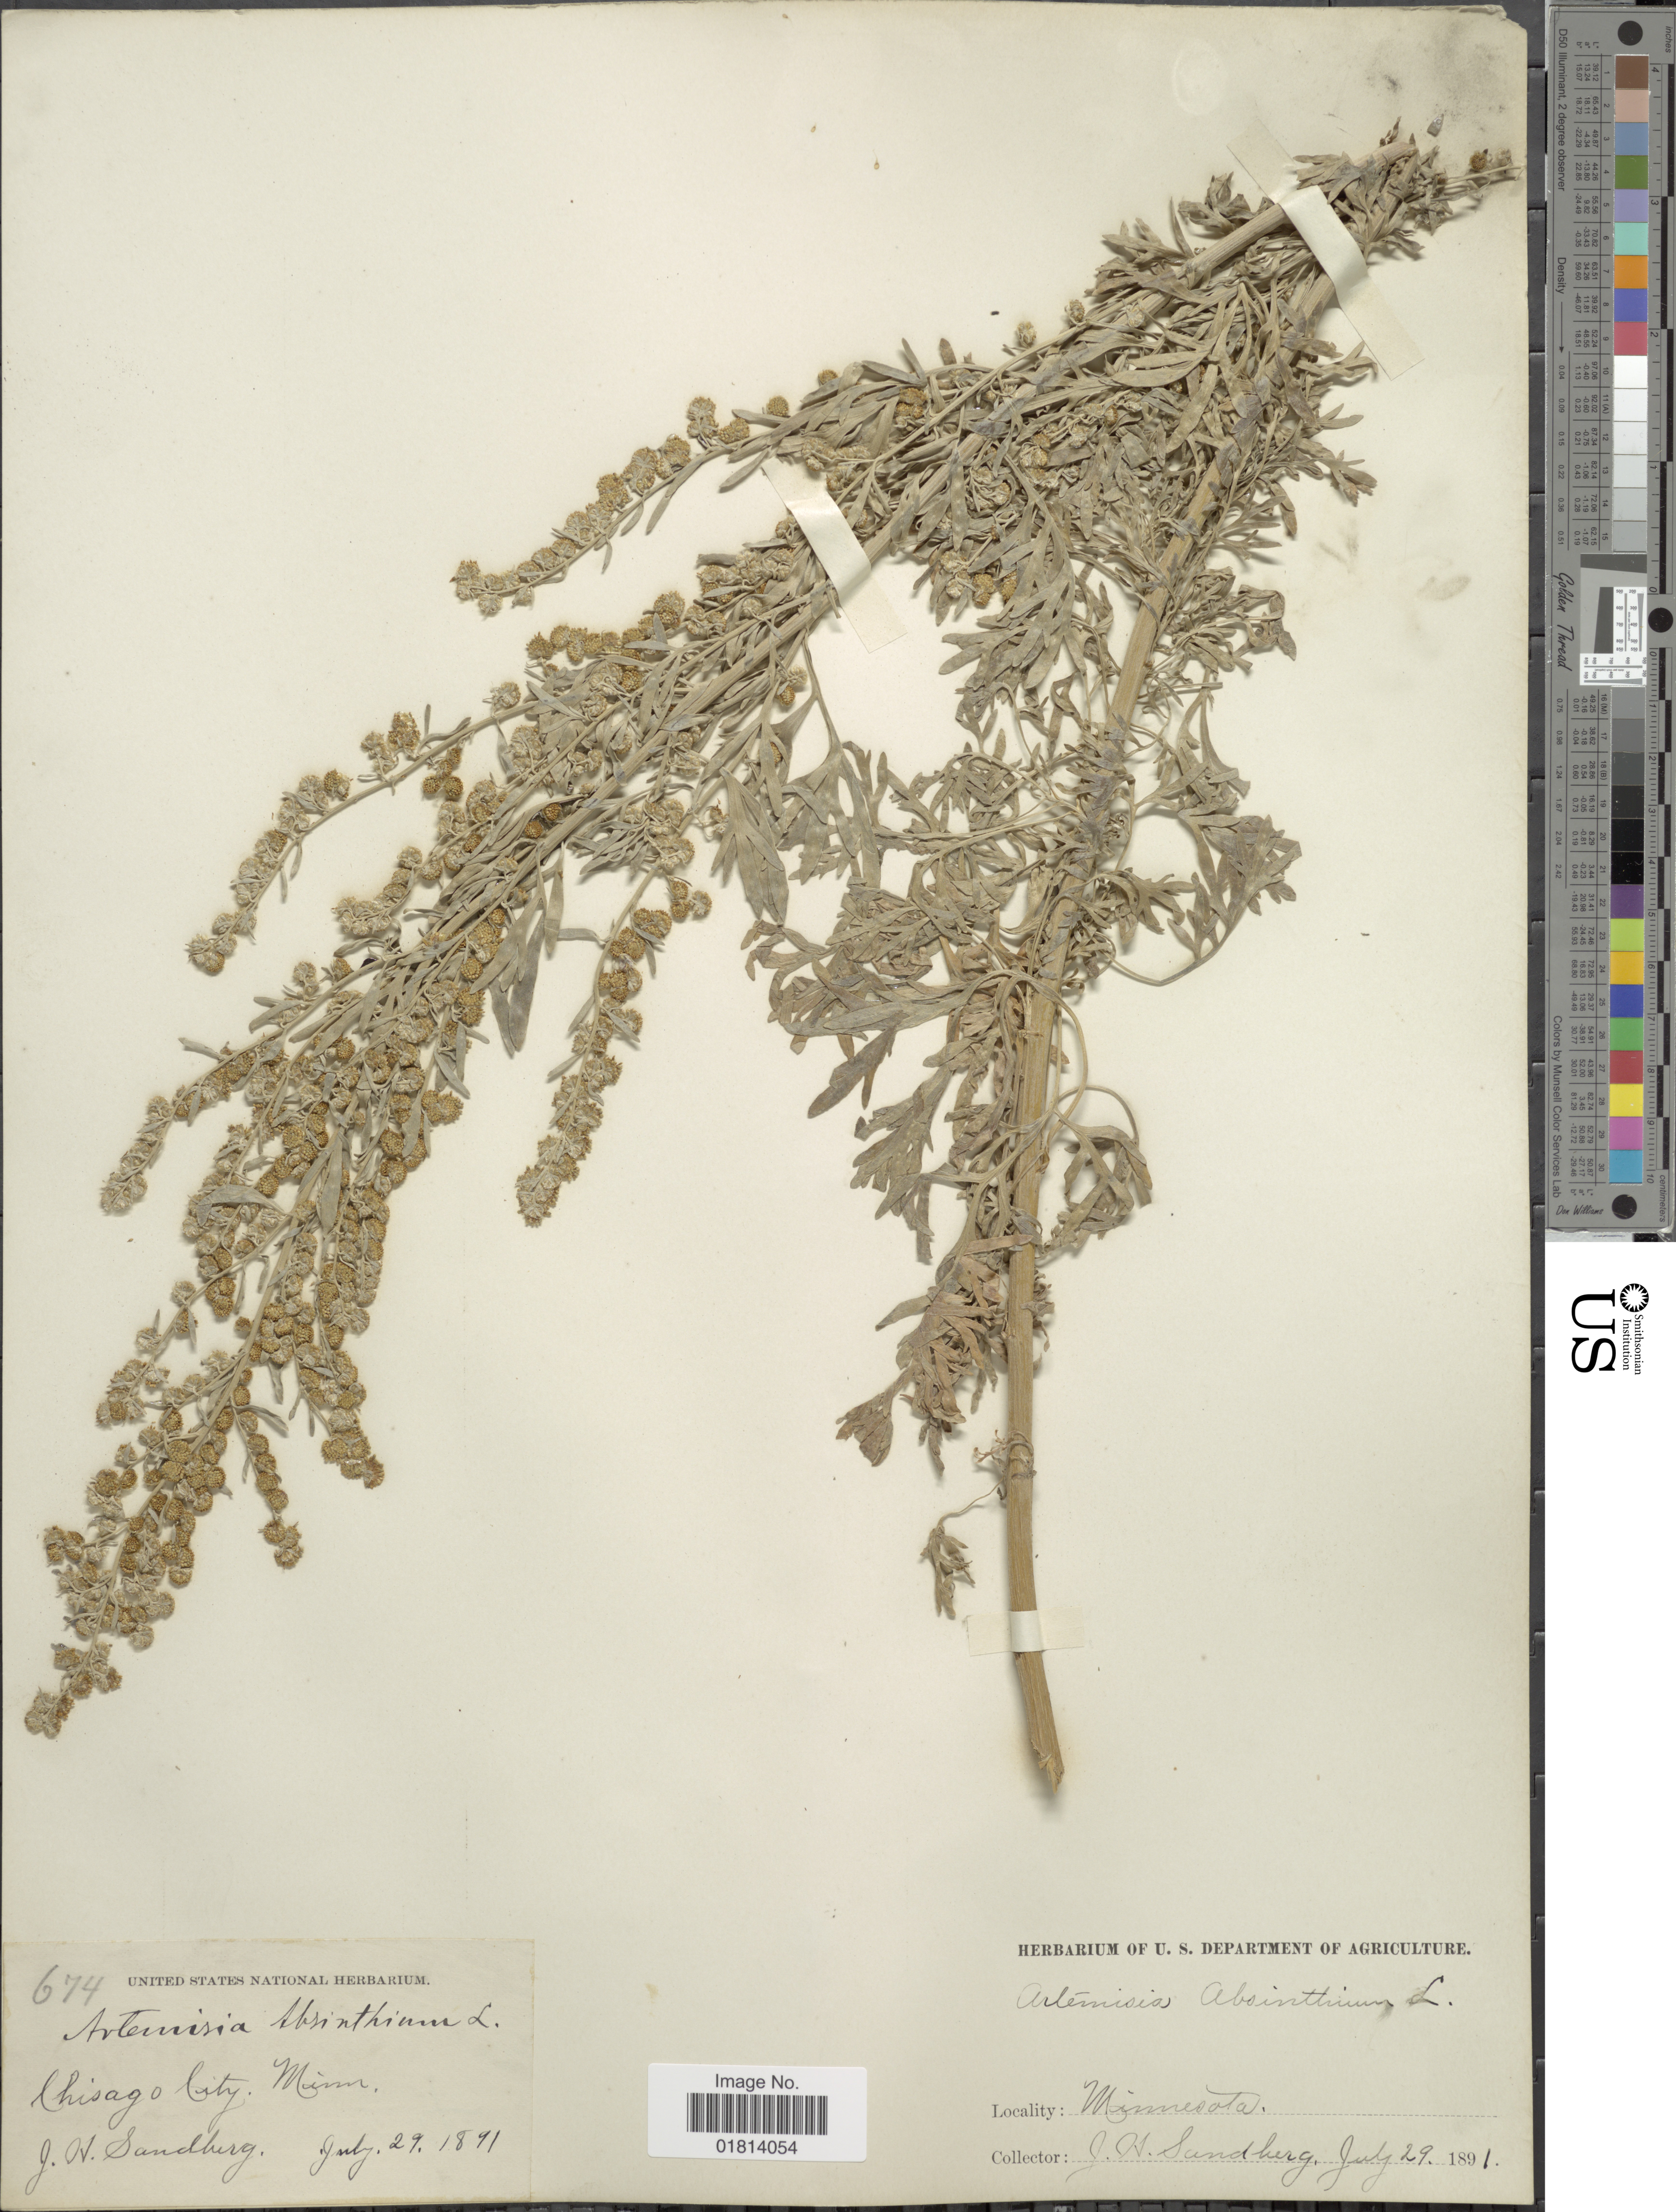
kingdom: Plantae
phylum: Tracheophyta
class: Magnoliopsida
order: Asterales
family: Asteraceae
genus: Artemisia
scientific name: Artemisia absinthium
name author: L.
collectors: J. H. Sandberg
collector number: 674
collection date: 1891-07-29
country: United States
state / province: Minnesota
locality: Chicago City, Minn.